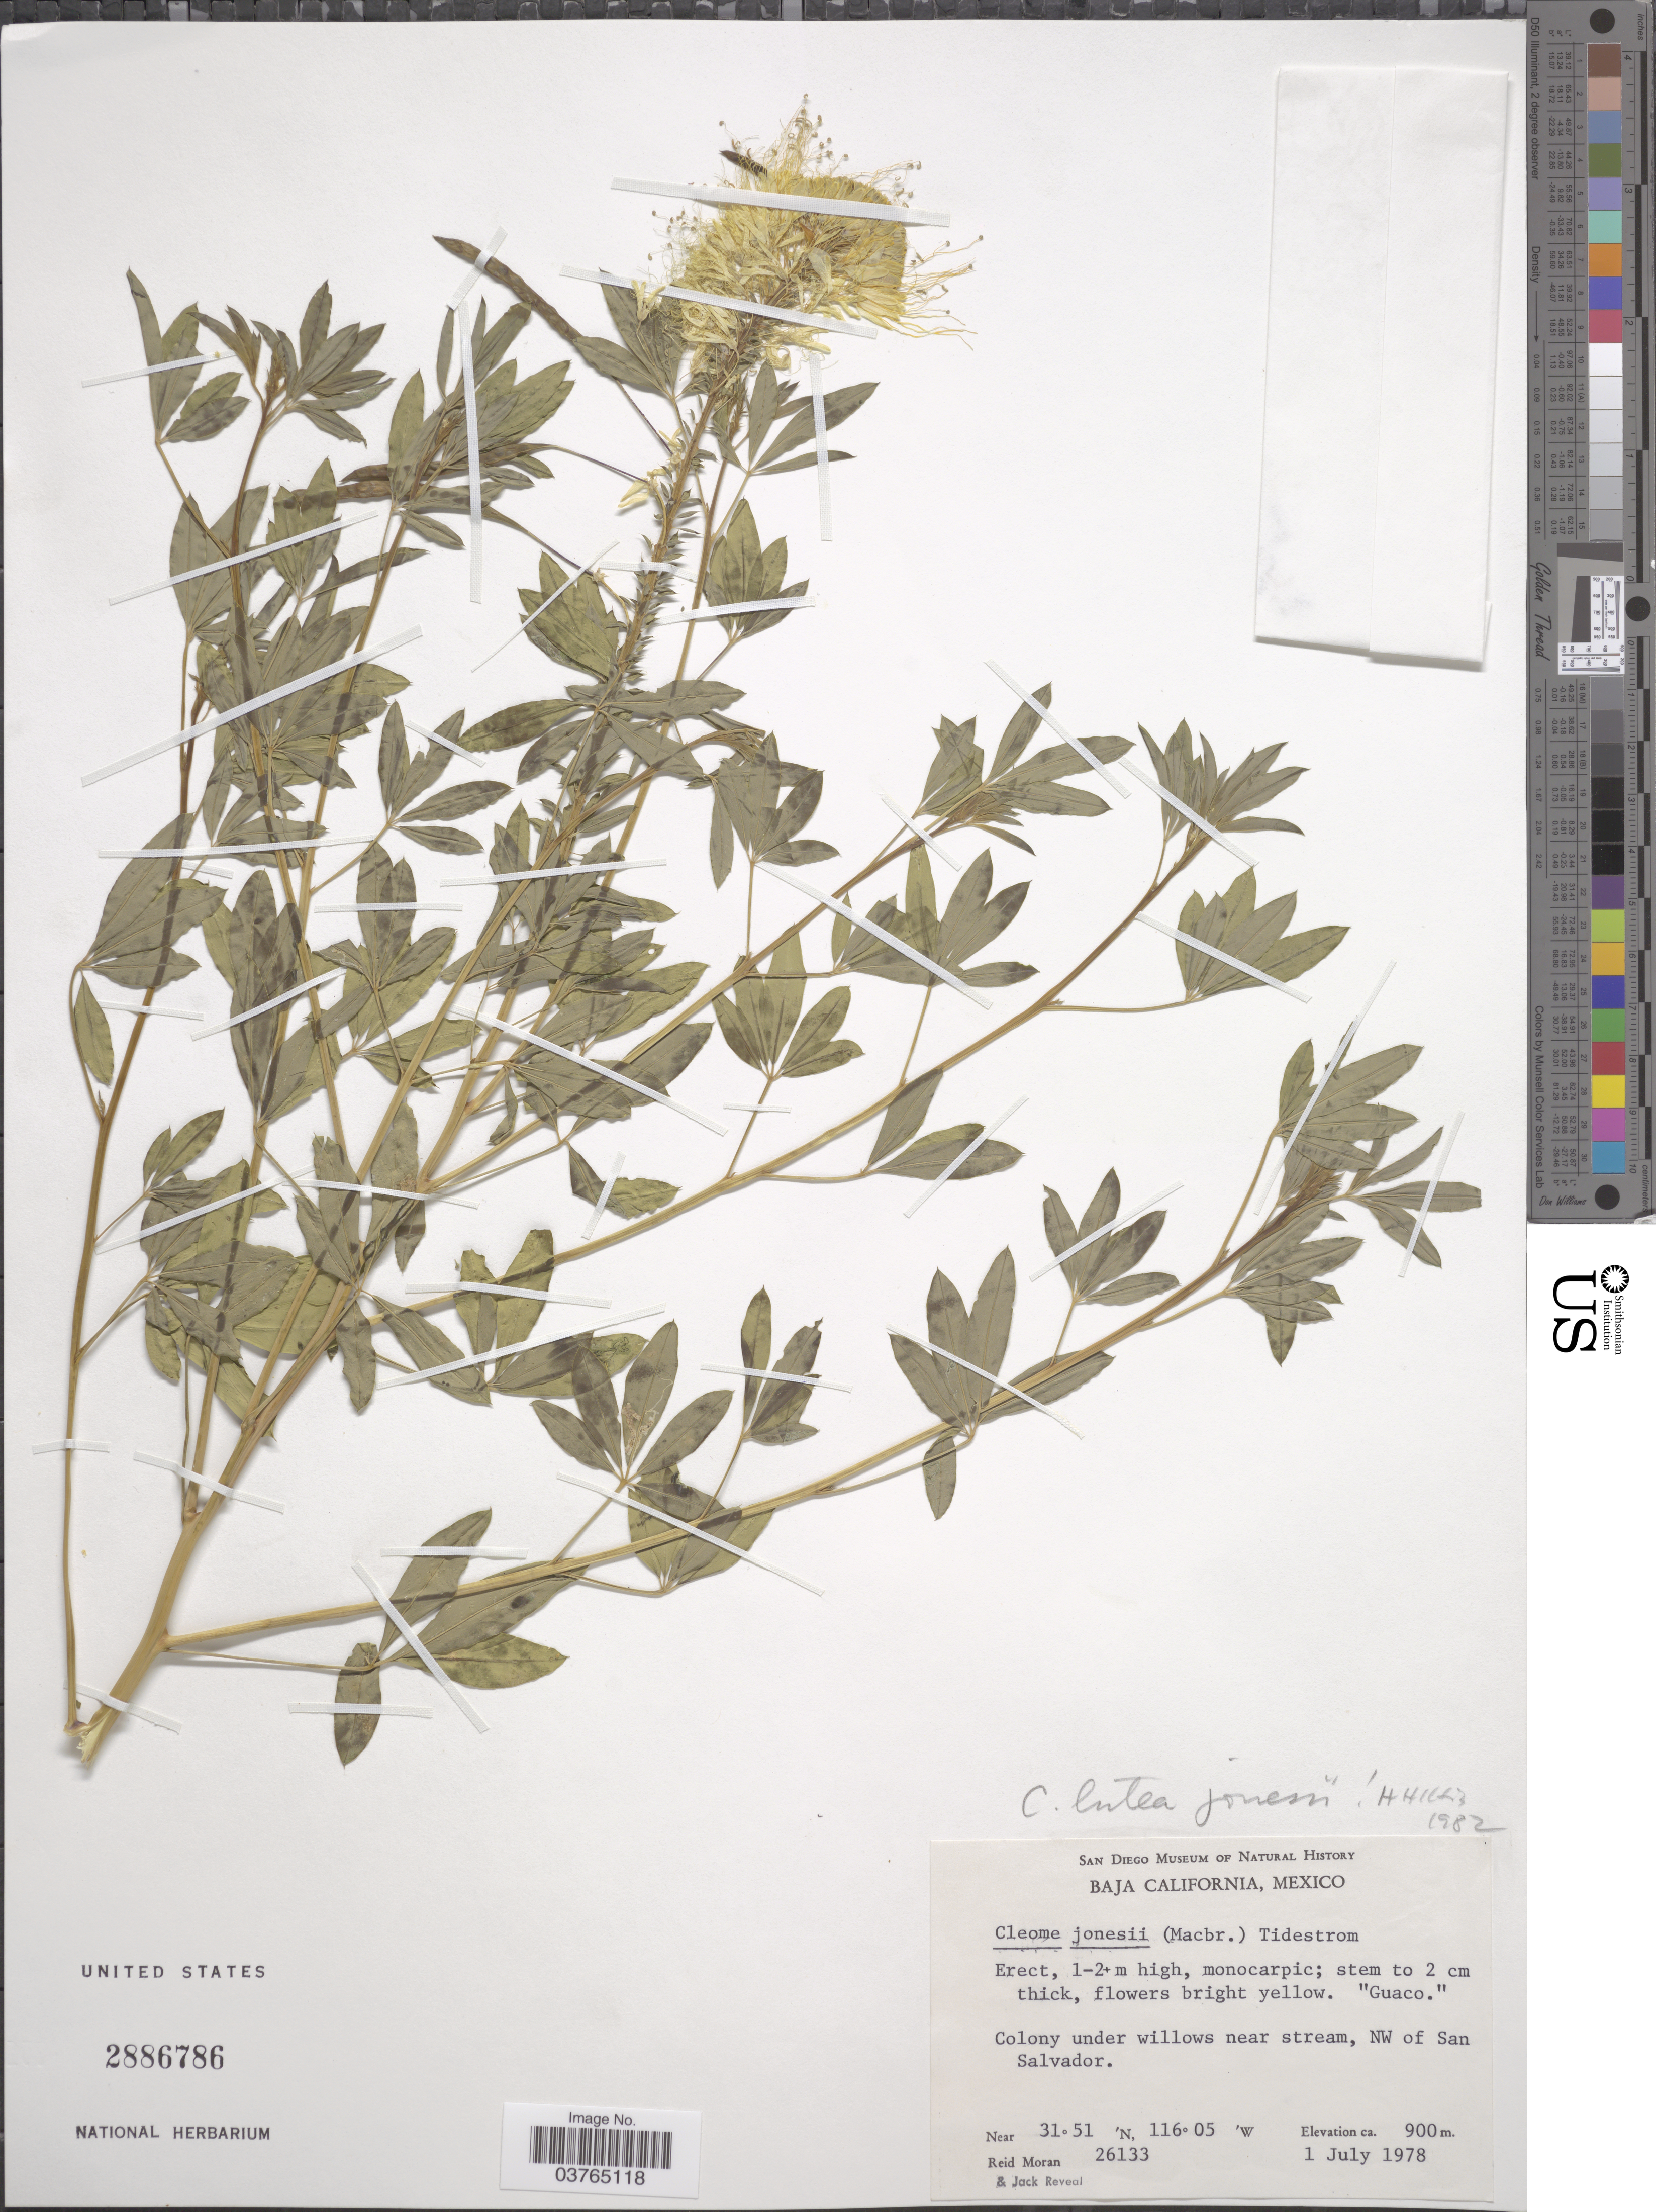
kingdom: Plantae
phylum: Tracheophyta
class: Magnoliopsida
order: Brassicales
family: Cleomaceae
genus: Cleomella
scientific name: Cleomella jonesii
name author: (J.F. Macbr.) J.C. Hall & Roalson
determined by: Strong, M. T., (US), Smithsonian Institution - National Museum of Natural History (UNITED STATES)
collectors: R. Moran & J. L. Reveal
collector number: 26133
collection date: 1978-07-01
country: Mexico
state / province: Baja California Norte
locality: Colony under willows near stream, NW of San Salvador.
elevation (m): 900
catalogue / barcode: US 2886786